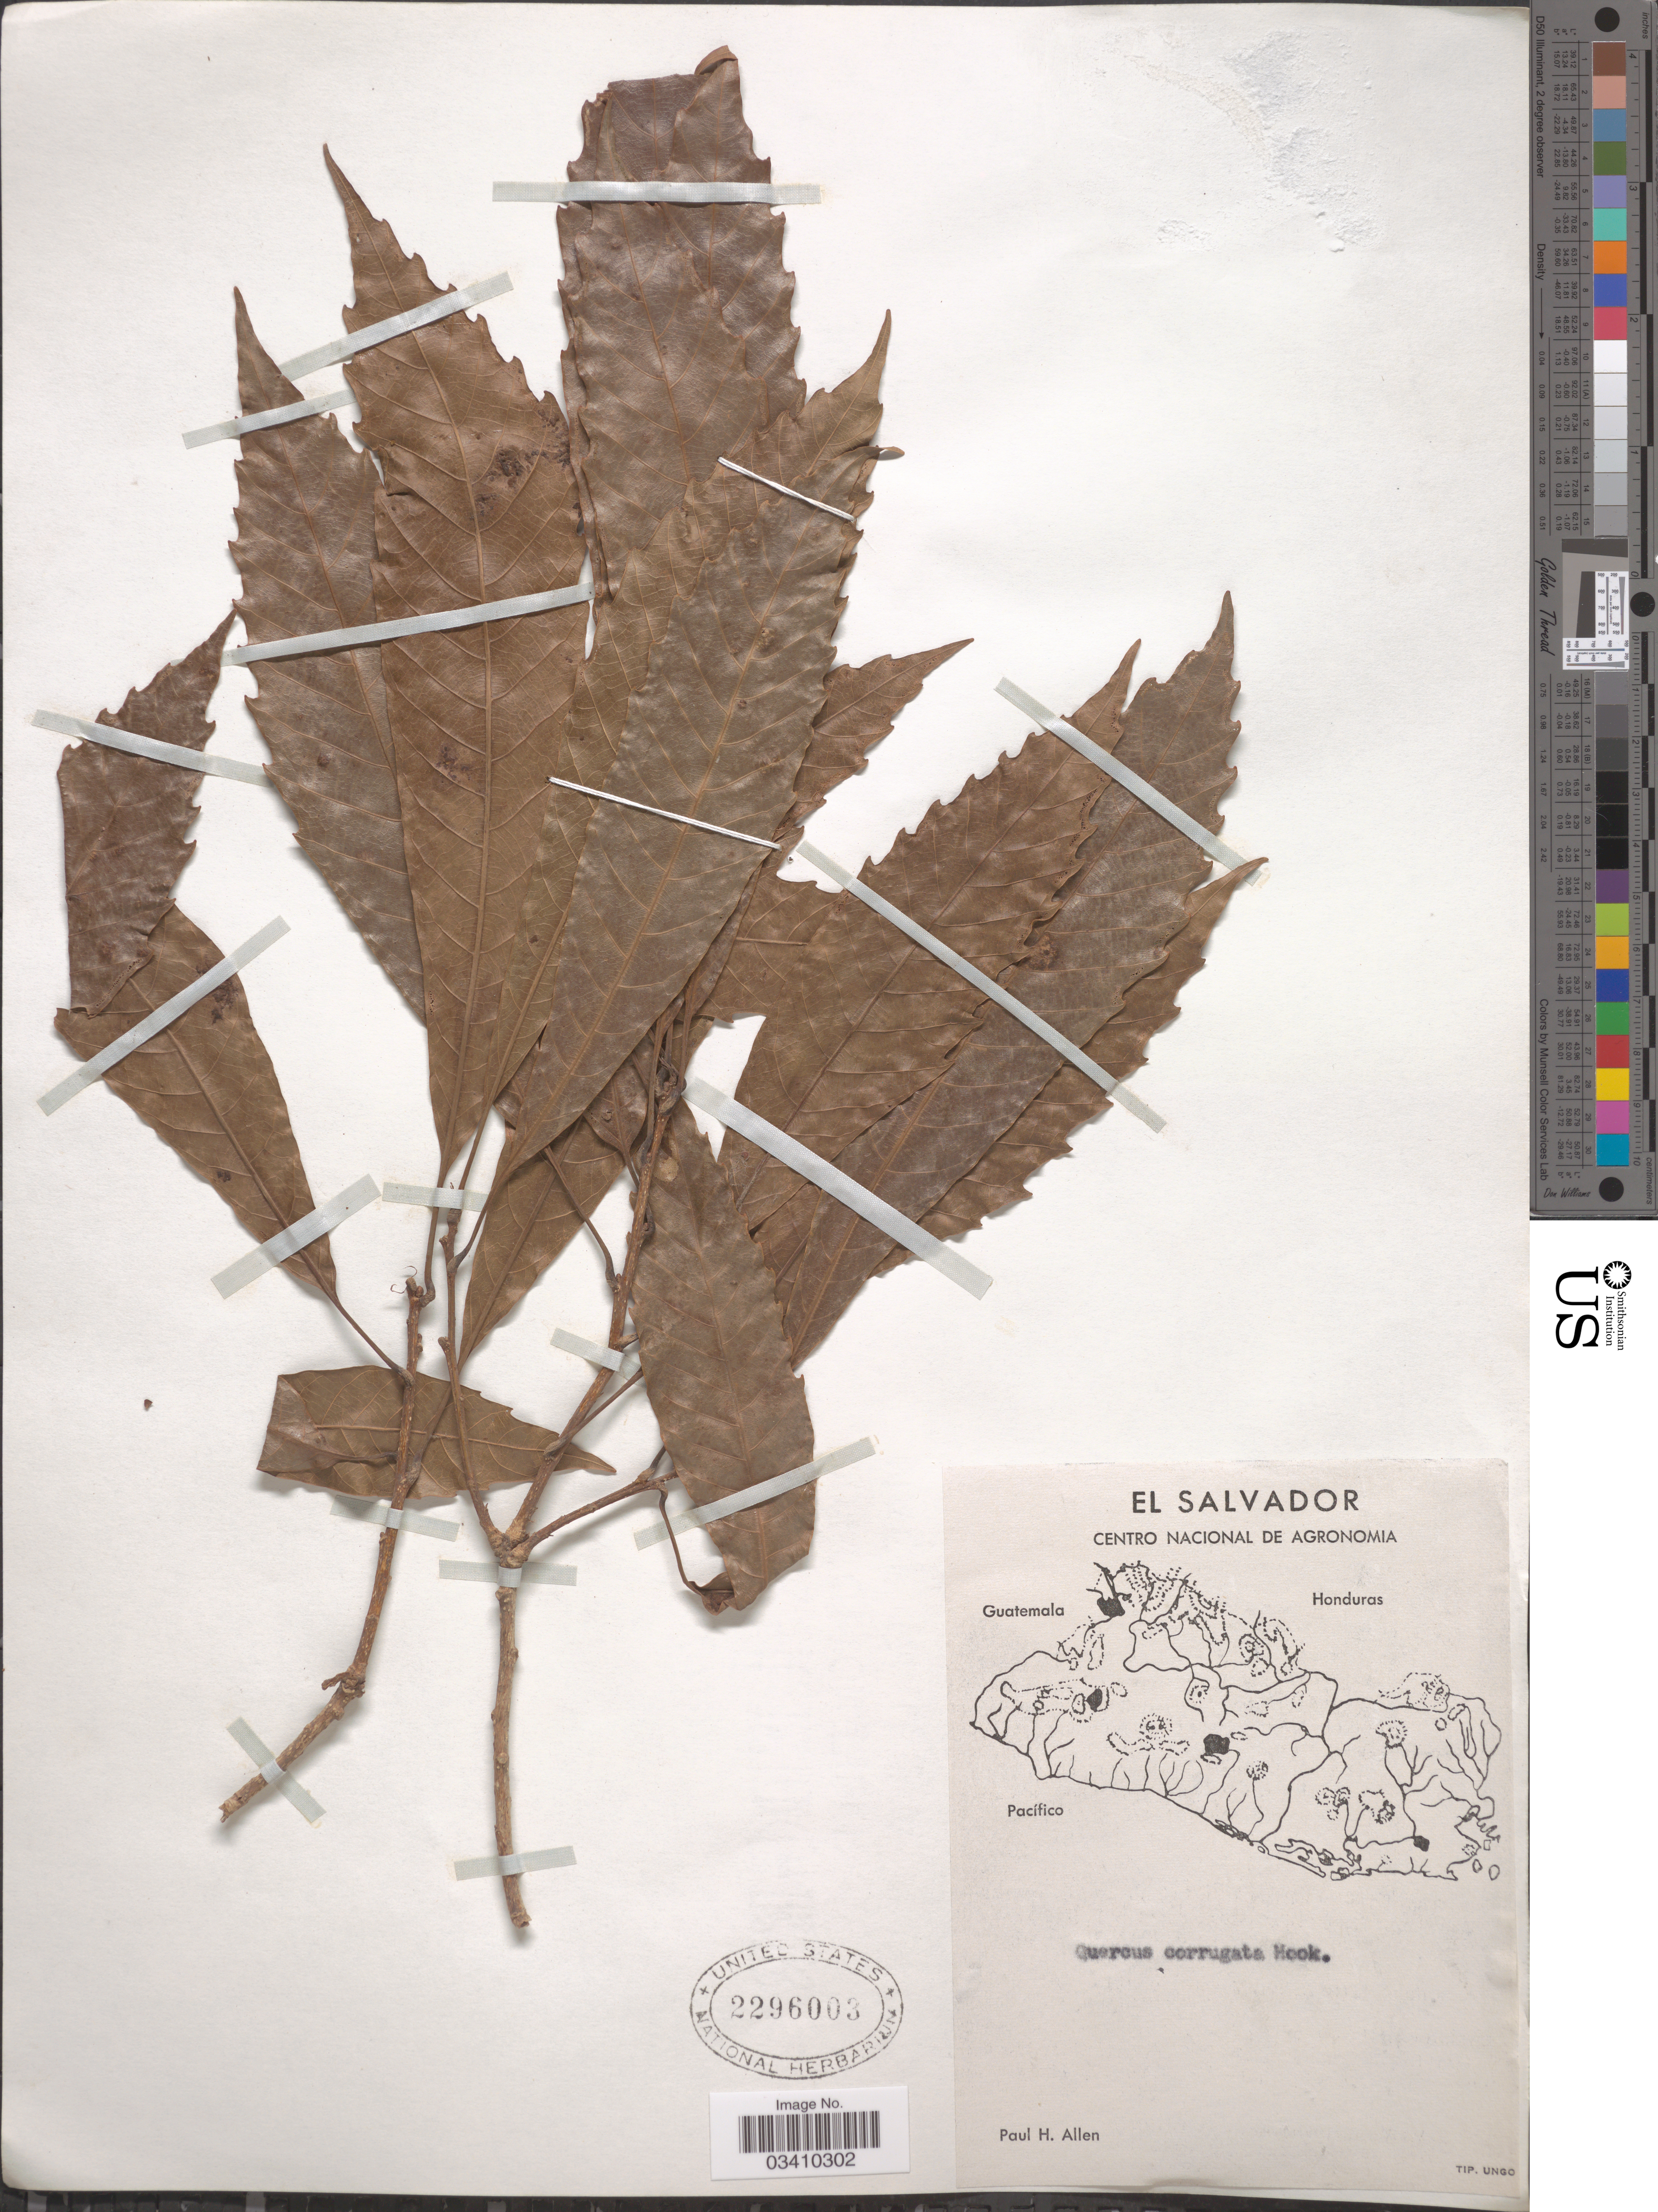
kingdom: Plantae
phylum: Tracheophyta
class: Magnoliopsida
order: Fagales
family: Fagaceae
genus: Quercus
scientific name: Quercus corrugata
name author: Hook.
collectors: P. H. Allen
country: El Salvador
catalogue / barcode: US 2296003